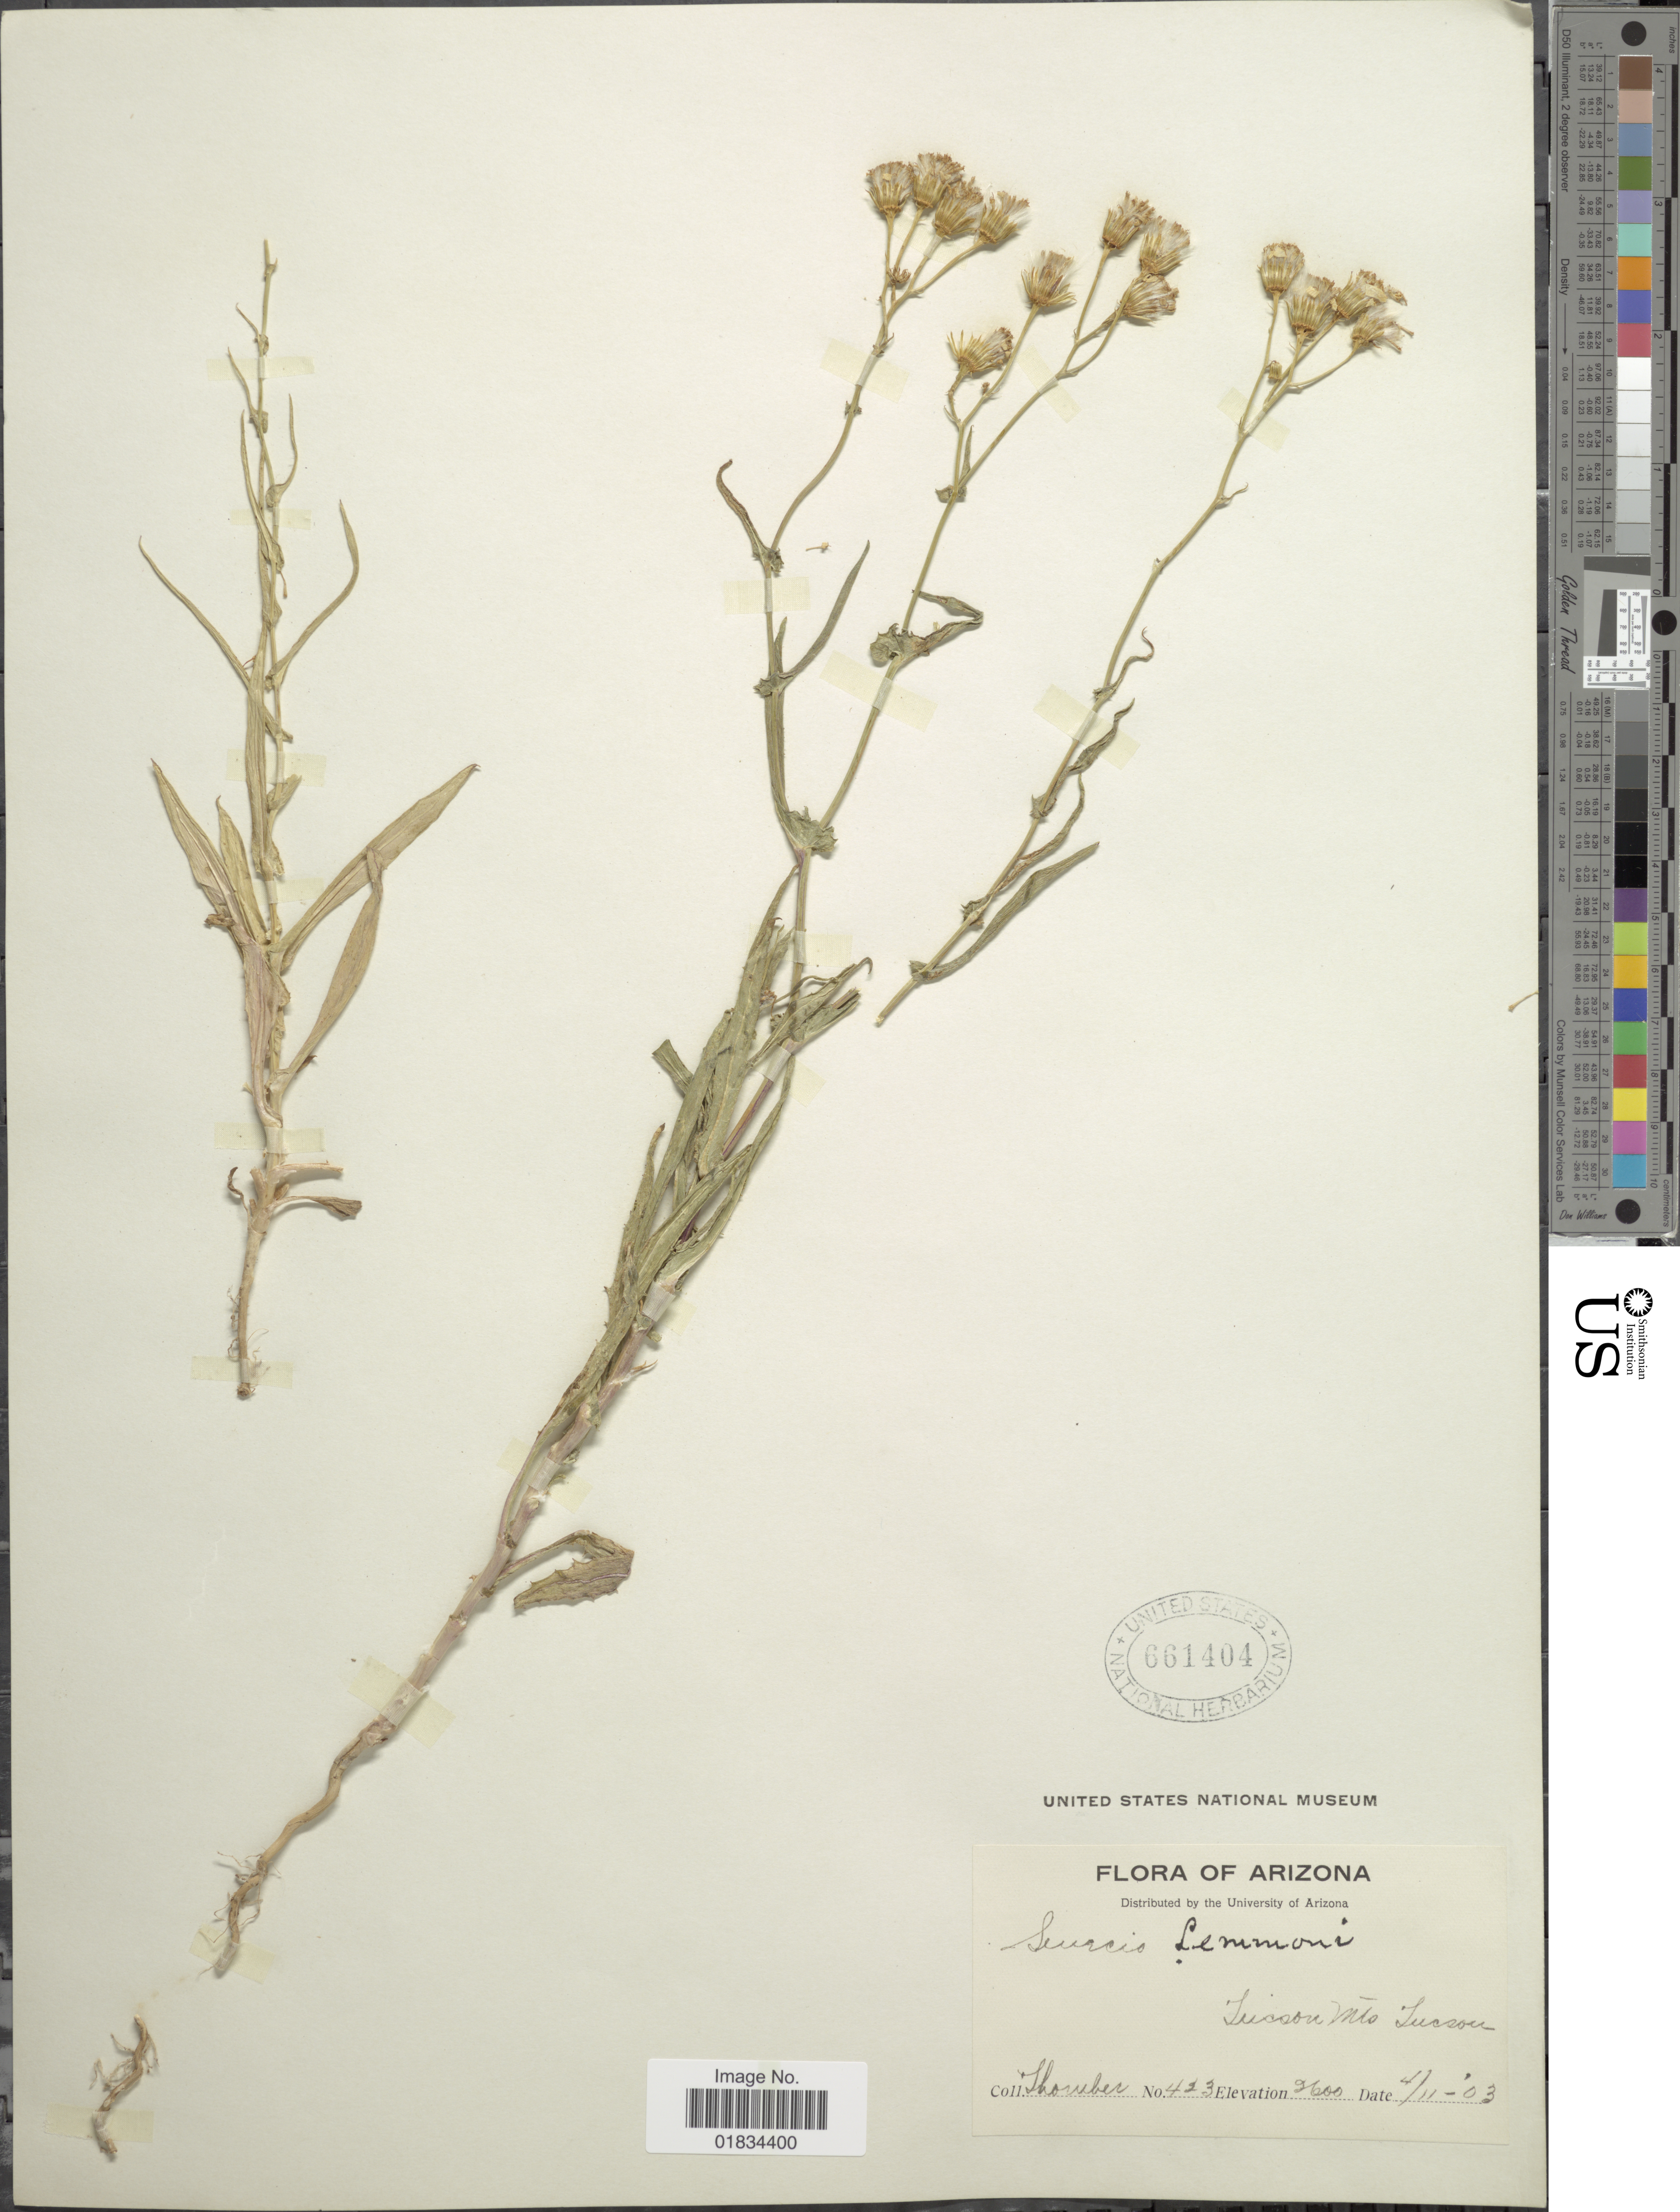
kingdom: Plantae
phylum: Tracheophyta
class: Magnoliopsida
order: Asterales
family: Asteraceae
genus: Senecio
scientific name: Senecio lemmonii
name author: A. Gray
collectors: J. Thornber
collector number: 423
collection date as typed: Transcribed d/m/y: 11/4/3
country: United States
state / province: Arizona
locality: Tucson Mts Tucson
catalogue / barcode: US 661404